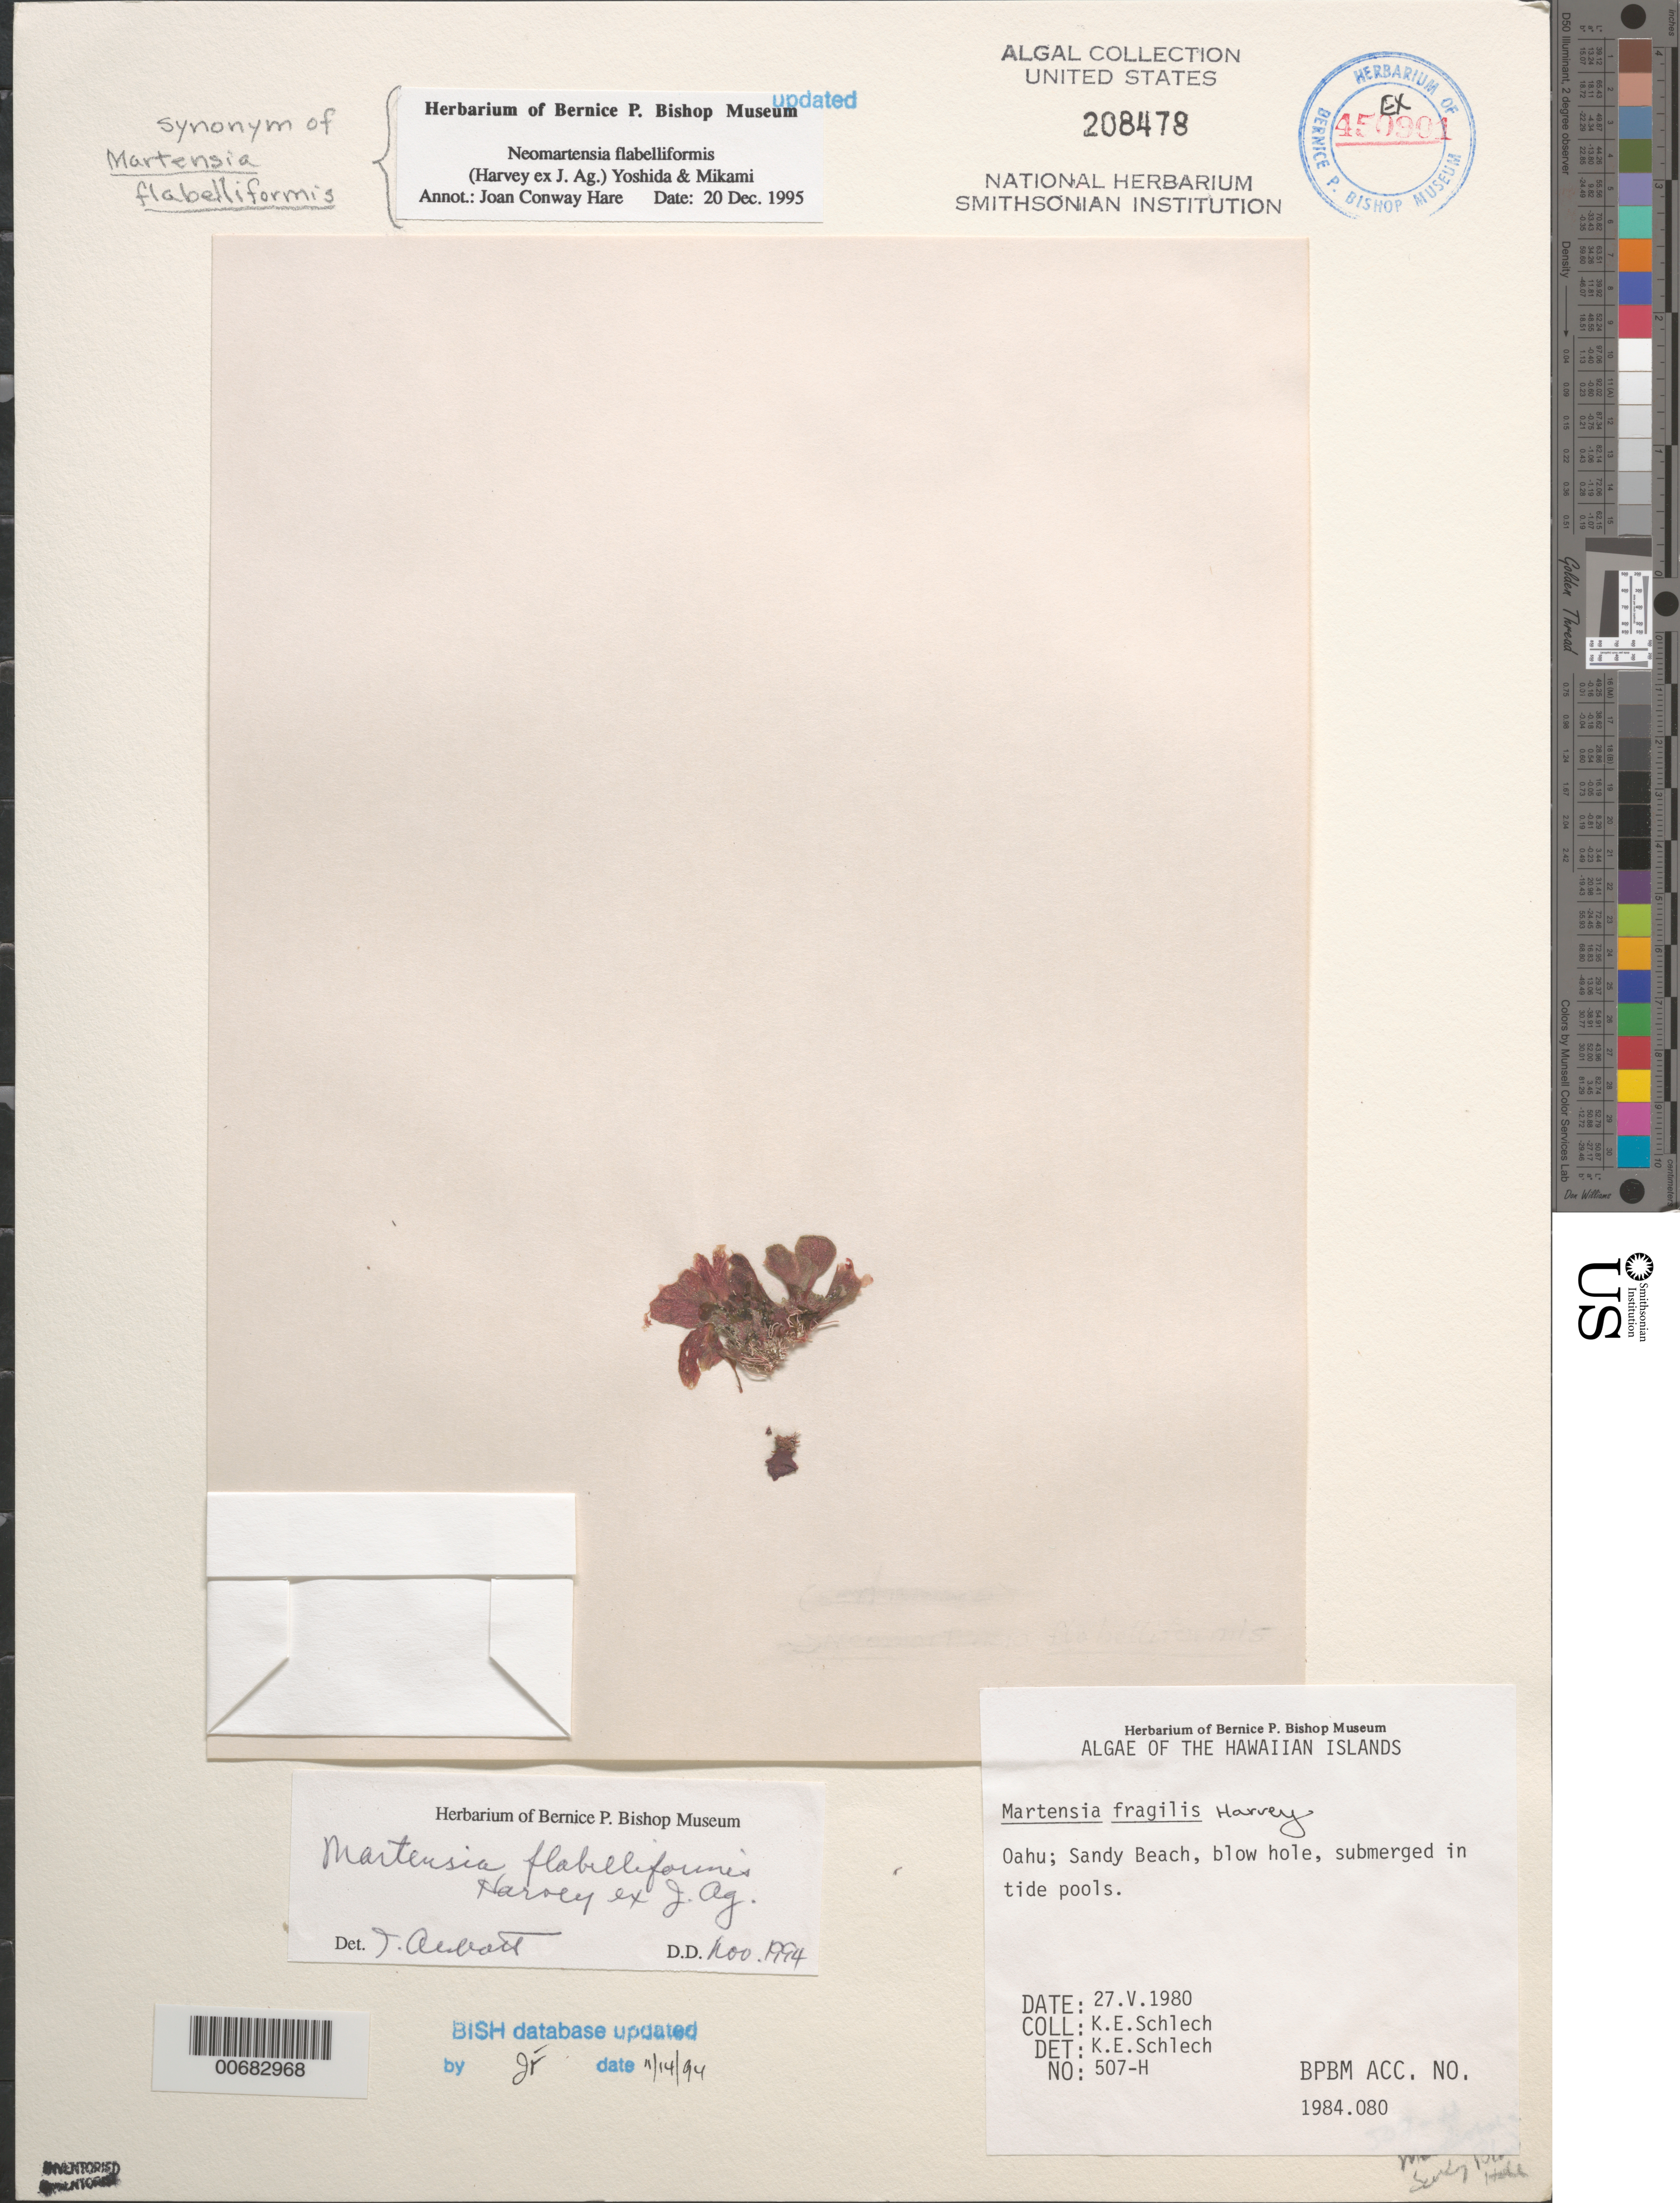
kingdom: Plantae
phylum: Rhodophyta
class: Florideophyceae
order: Ceramiales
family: Delesseriaceae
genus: Martensia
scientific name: Martensia flabelliformis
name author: Harv. ex J. Agardh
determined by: Abbott, Isabella A.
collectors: K. Schlech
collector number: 507-H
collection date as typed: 27 May 1980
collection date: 1980-05-27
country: United States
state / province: Hawaii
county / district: Honolulu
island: Oahu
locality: Sandy Beach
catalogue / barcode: US 208478